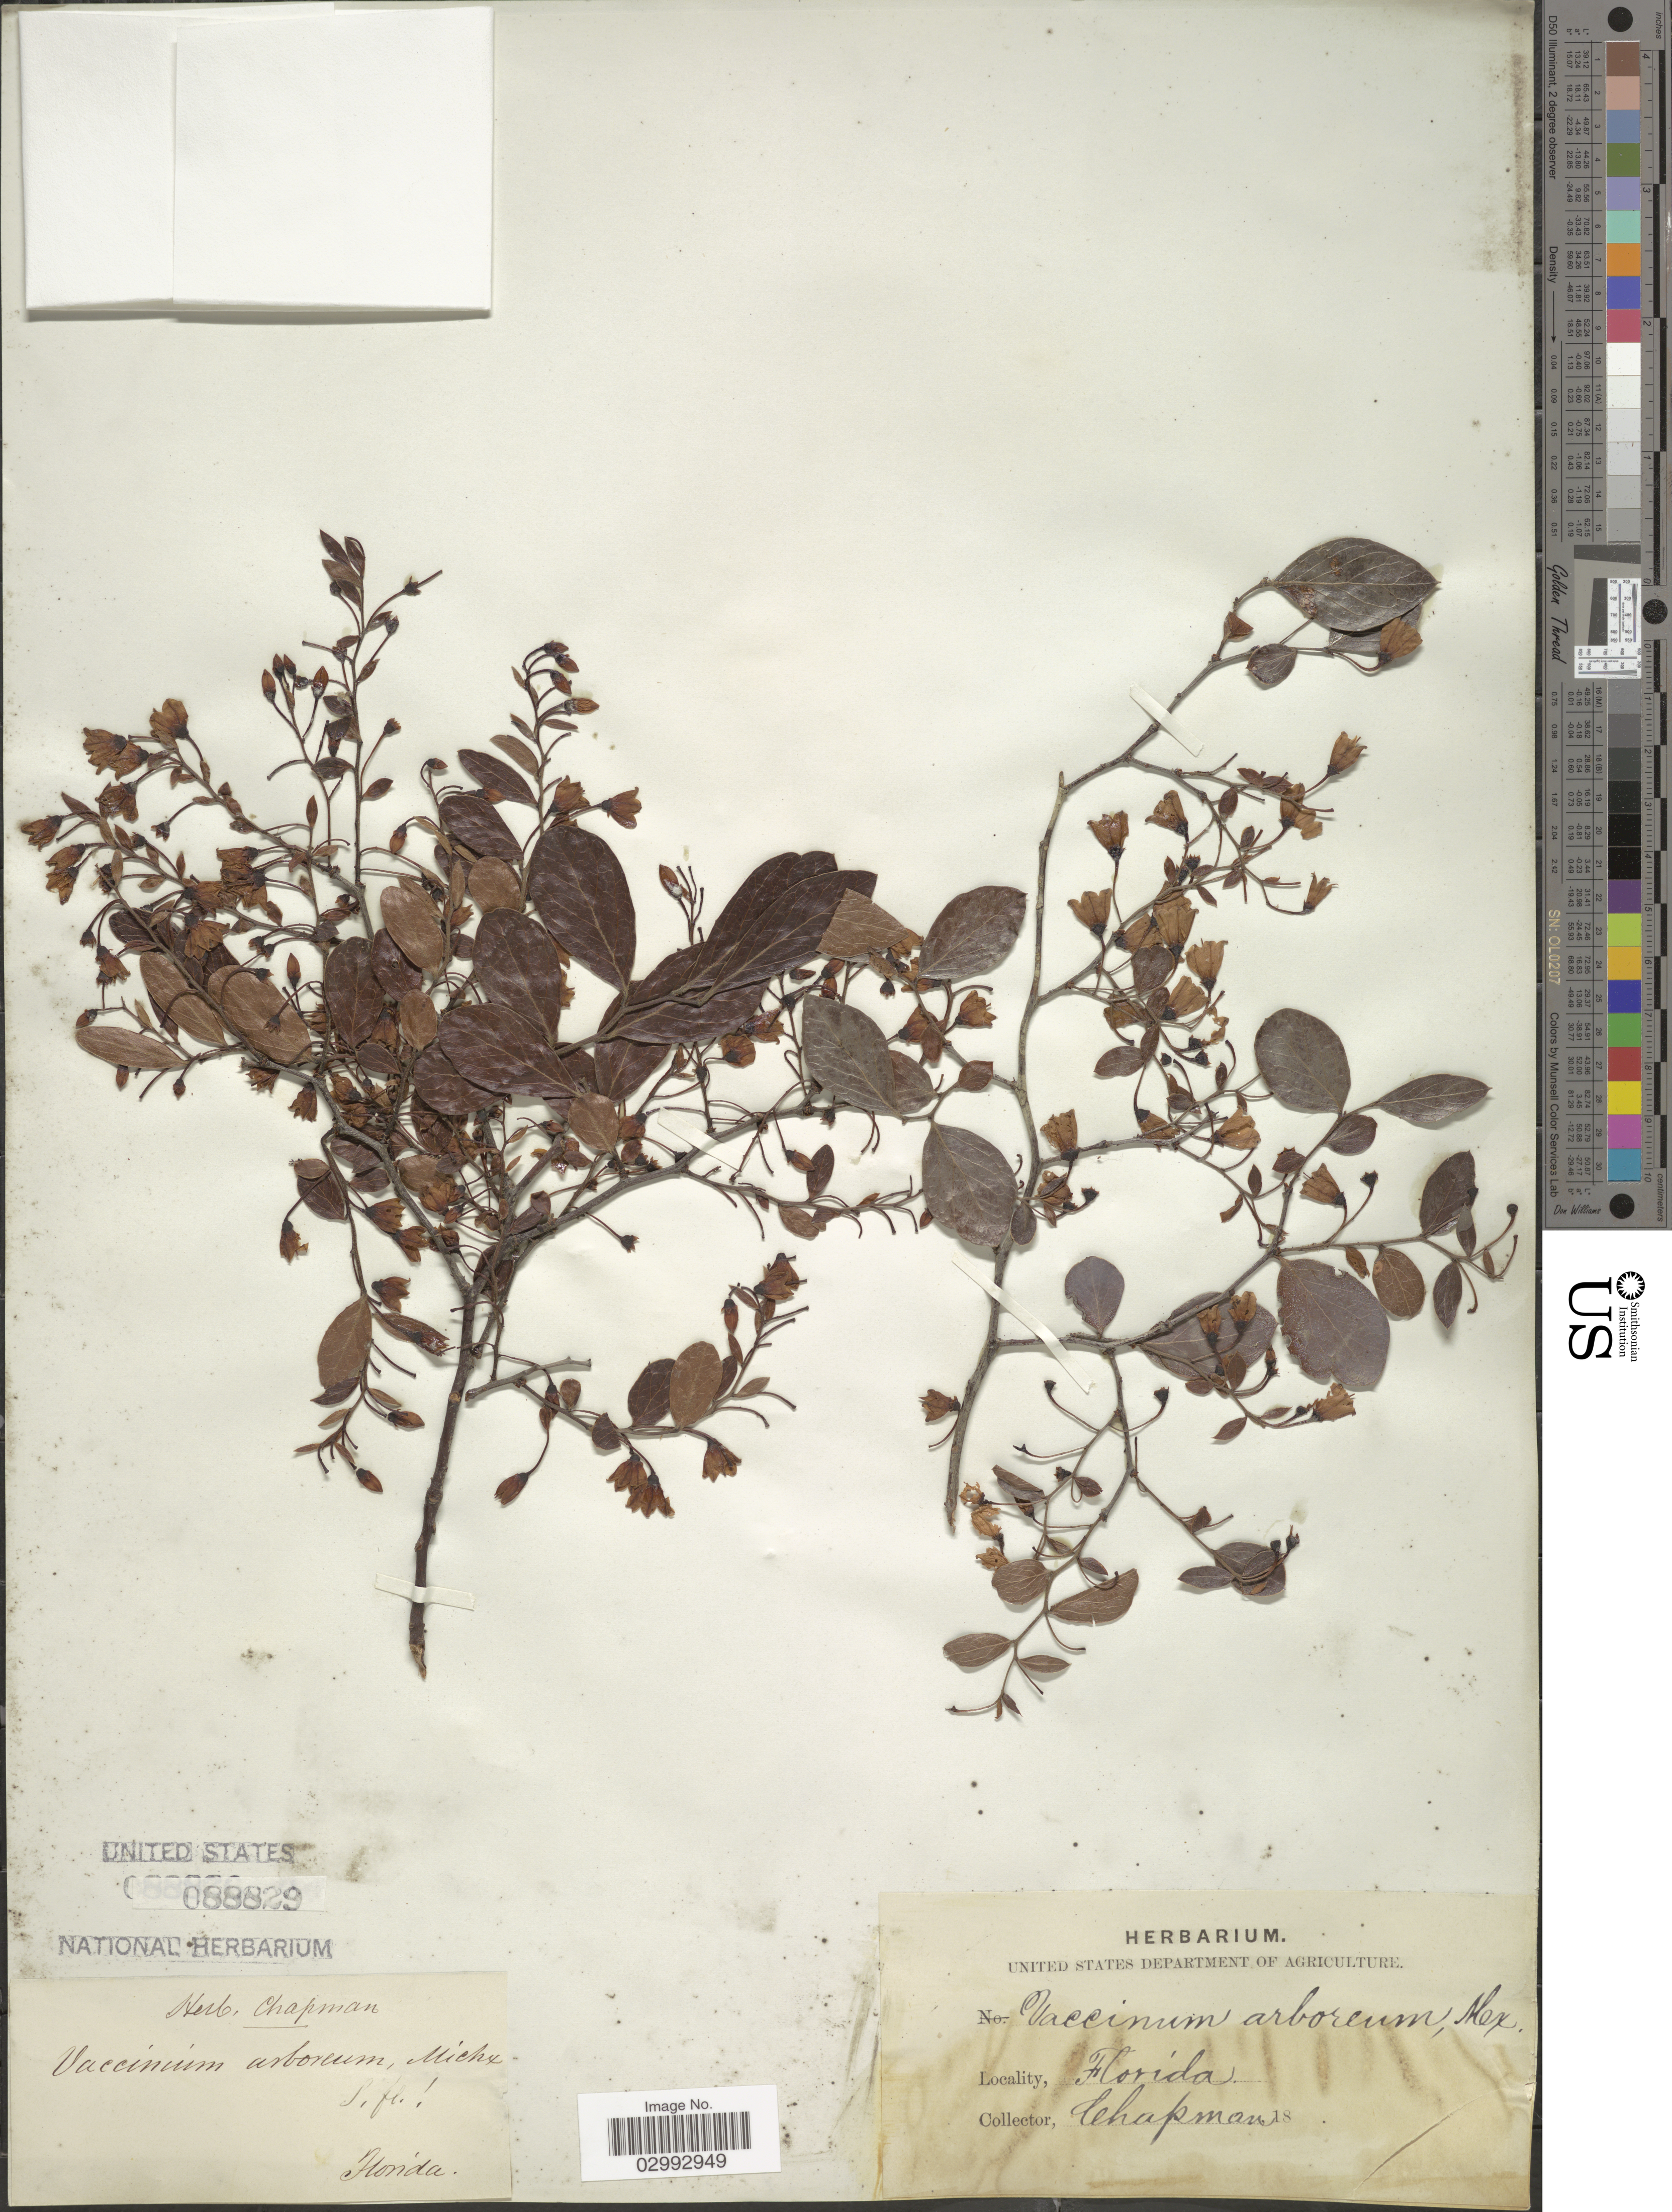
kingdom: Plantae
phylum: Tracheophyta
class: Magnoliopsida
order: Ericales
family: Ericaceae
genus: Batodendron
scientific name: Batodendron arboreum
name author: Nutt.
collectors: A. Chapman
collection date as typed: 18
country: United States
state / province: Florida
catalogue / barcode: US 88829